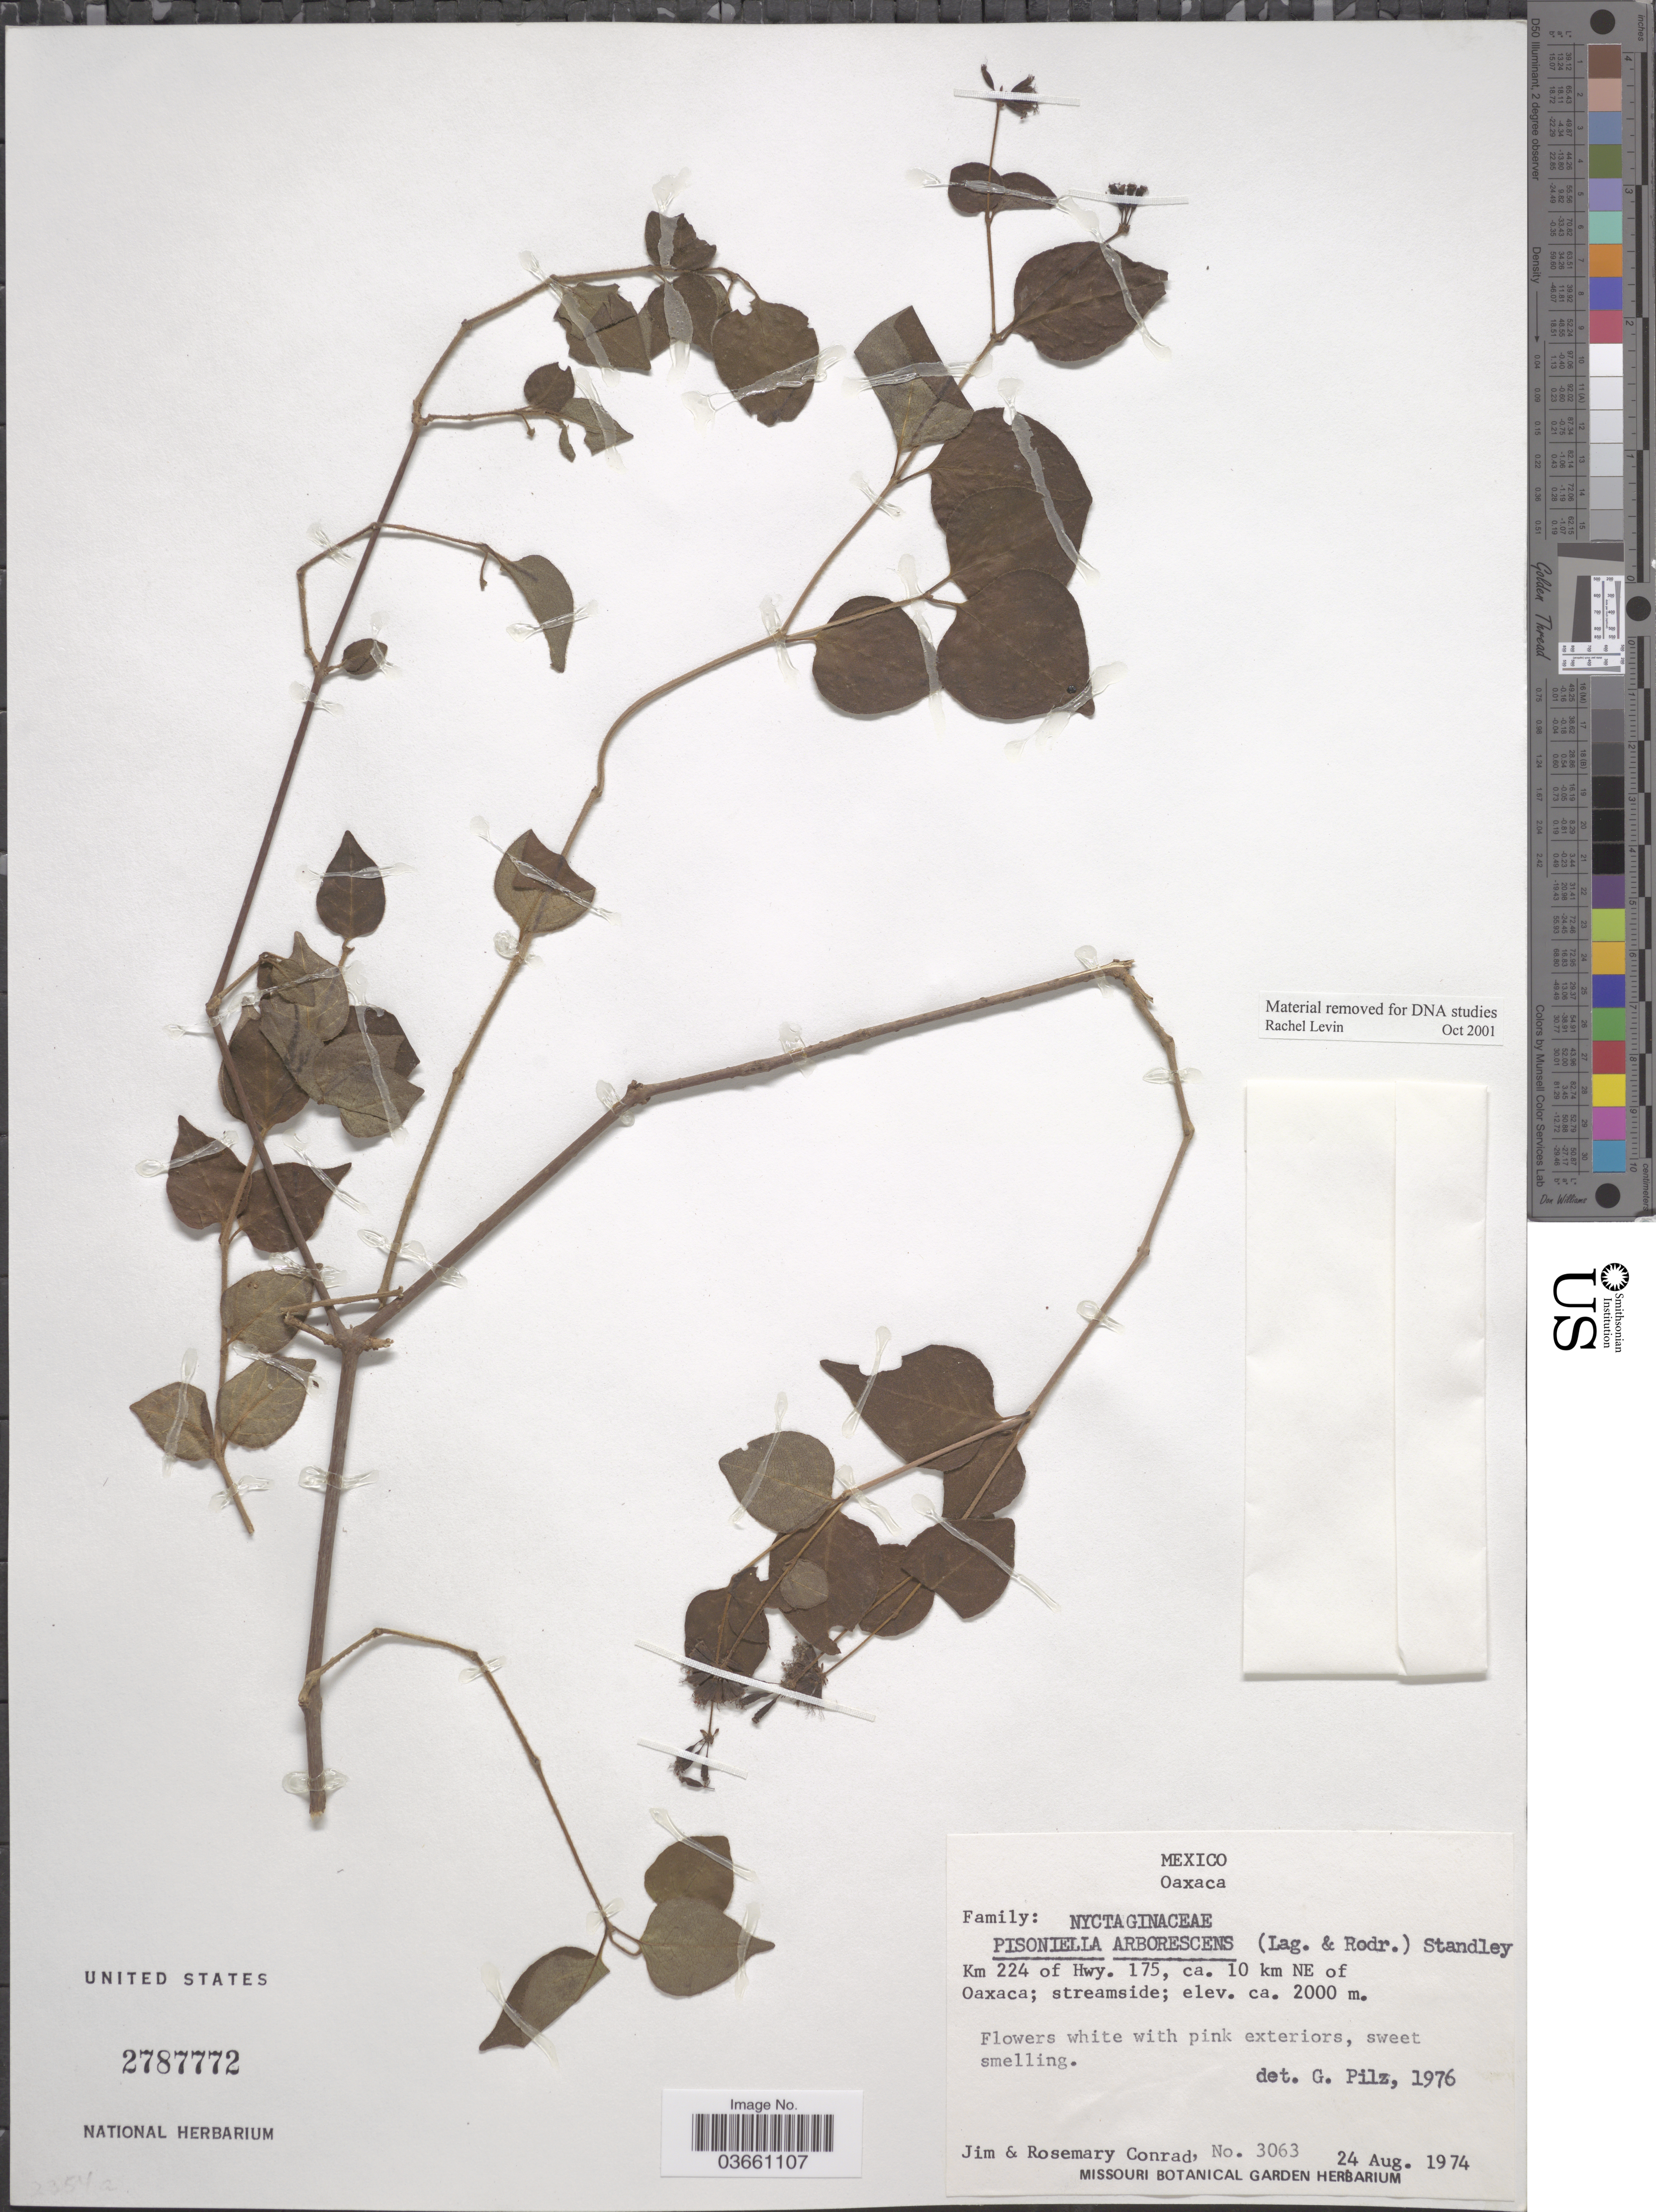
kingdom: Plantae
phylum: Tracheophyta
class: Magnoliopsida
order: Caryophyllales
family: Nyctaginaceae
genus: Pisoniella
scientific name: Pisoniella arborescens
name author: (Lag. & Rodr.) Standl.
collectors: J. Conrad & R. Conrad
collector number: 3063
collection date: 1974-08-24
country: Mexico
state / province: Oaxaca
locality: Km 224 of Hwy. 175, ca. 10 km NE of Oaxaca.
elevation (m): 2000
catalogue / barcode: US 2787772